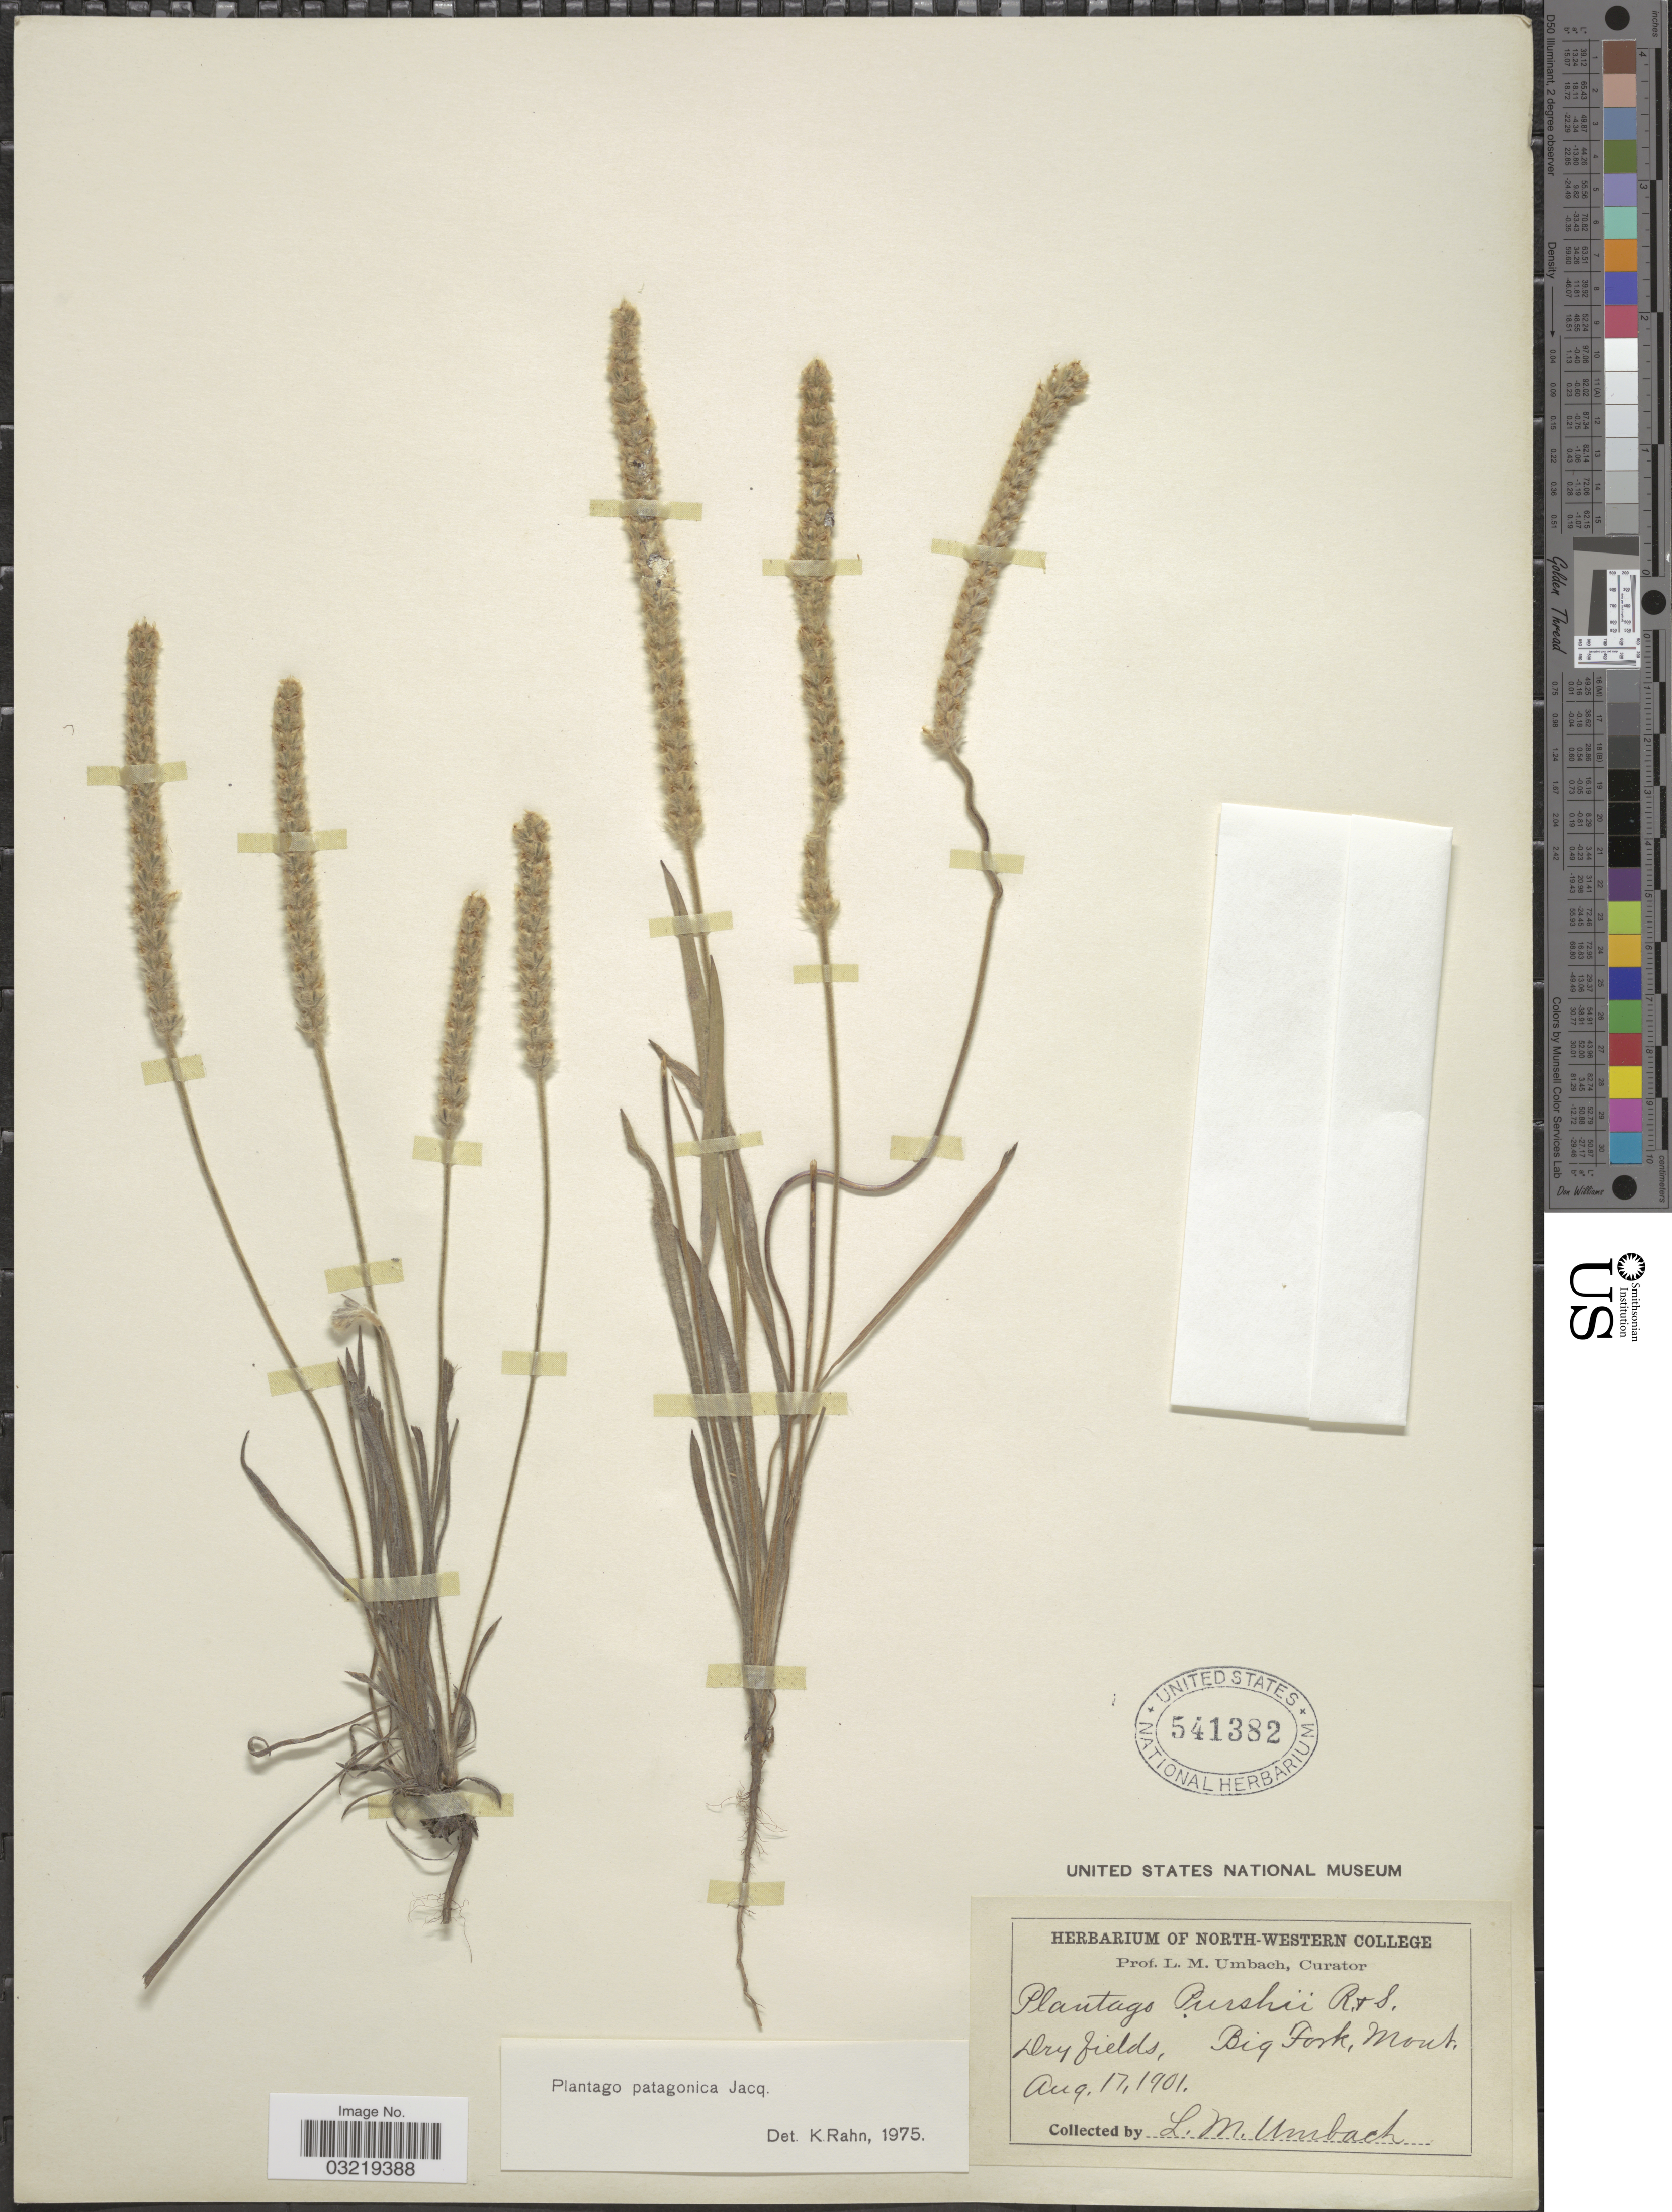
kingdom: Plantae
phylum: Tracheophyta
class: Magnoliopsida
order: Lamiales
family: Plantaginaceae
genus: Plantago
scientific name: Plantago patagonica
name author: Jacq.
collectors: L. M. Umbach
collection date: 1901-08-17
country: United States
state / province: Montana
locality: Big Fork.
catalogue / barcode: US 541382